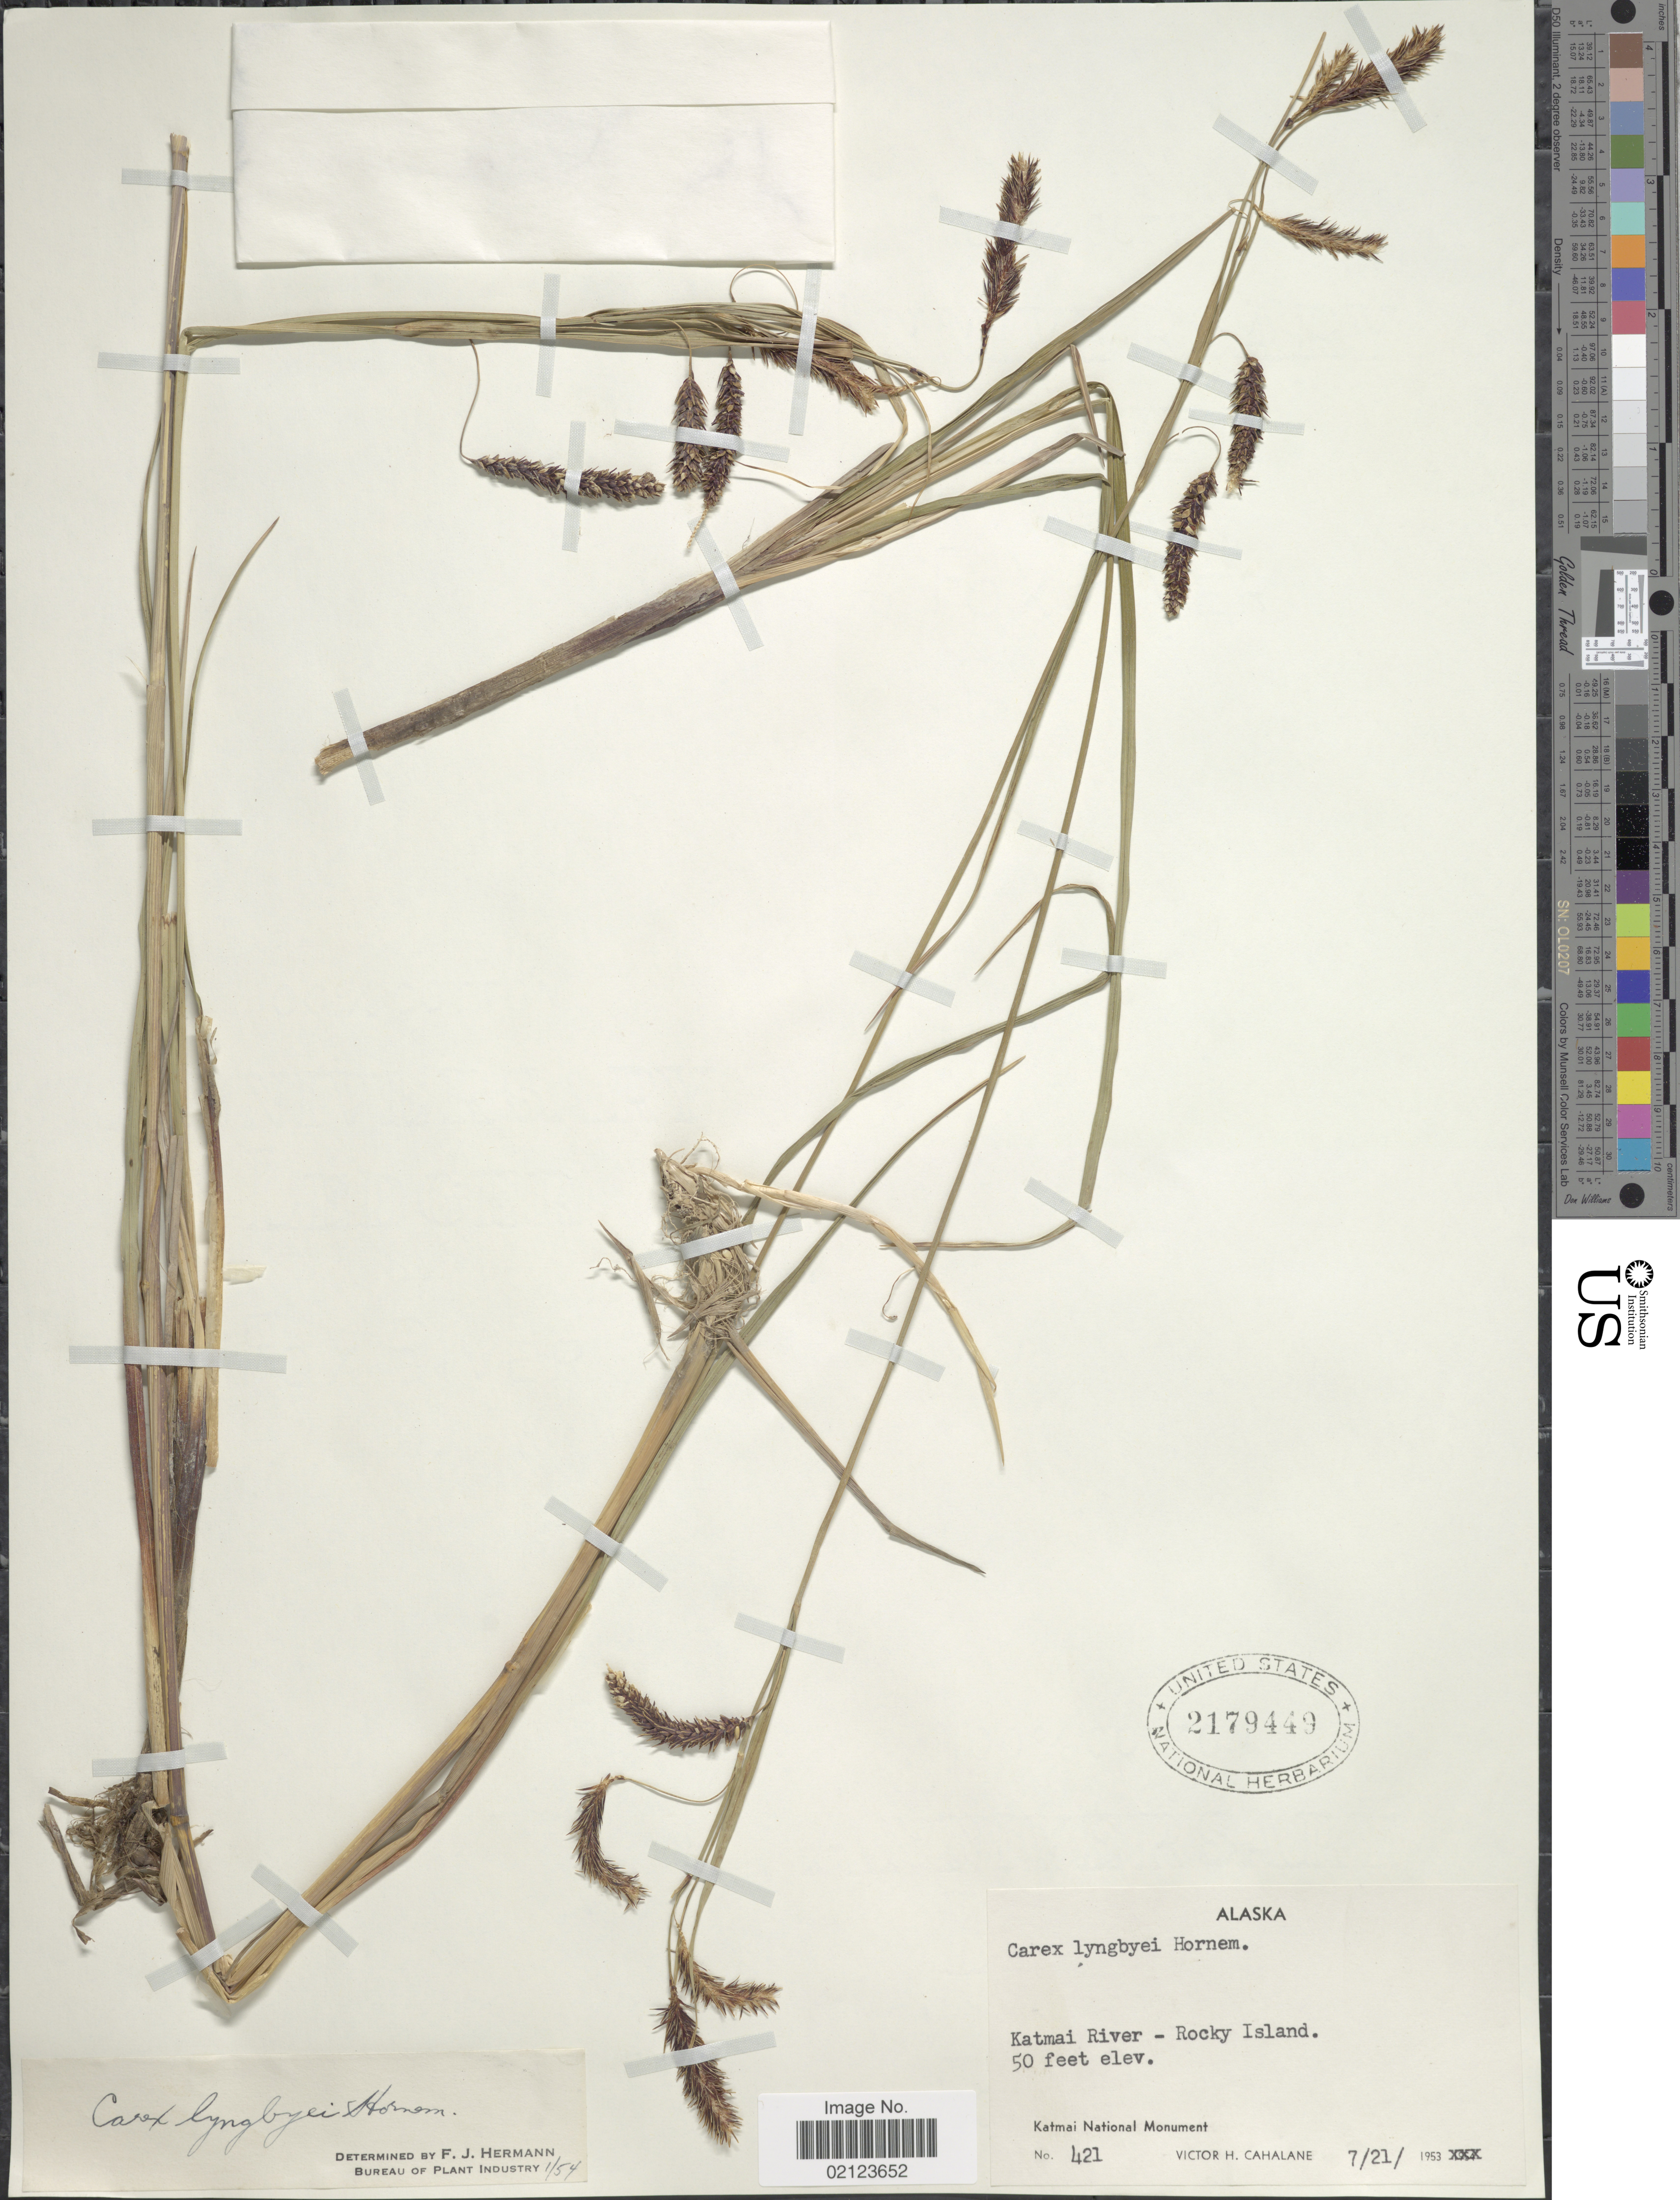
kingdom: Plantae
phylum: Tracheophyta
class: Liliopsida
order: Poales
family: Cyperaceae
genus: Carex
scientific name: Carex lyngbyei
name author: Hornem.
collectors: V. Cahalane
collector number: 421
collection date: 1953-07-21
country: United States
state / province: Alaska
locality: Katmai River - Rocky Island. Katmai National Monument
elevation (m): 15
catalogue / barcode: US 2179449